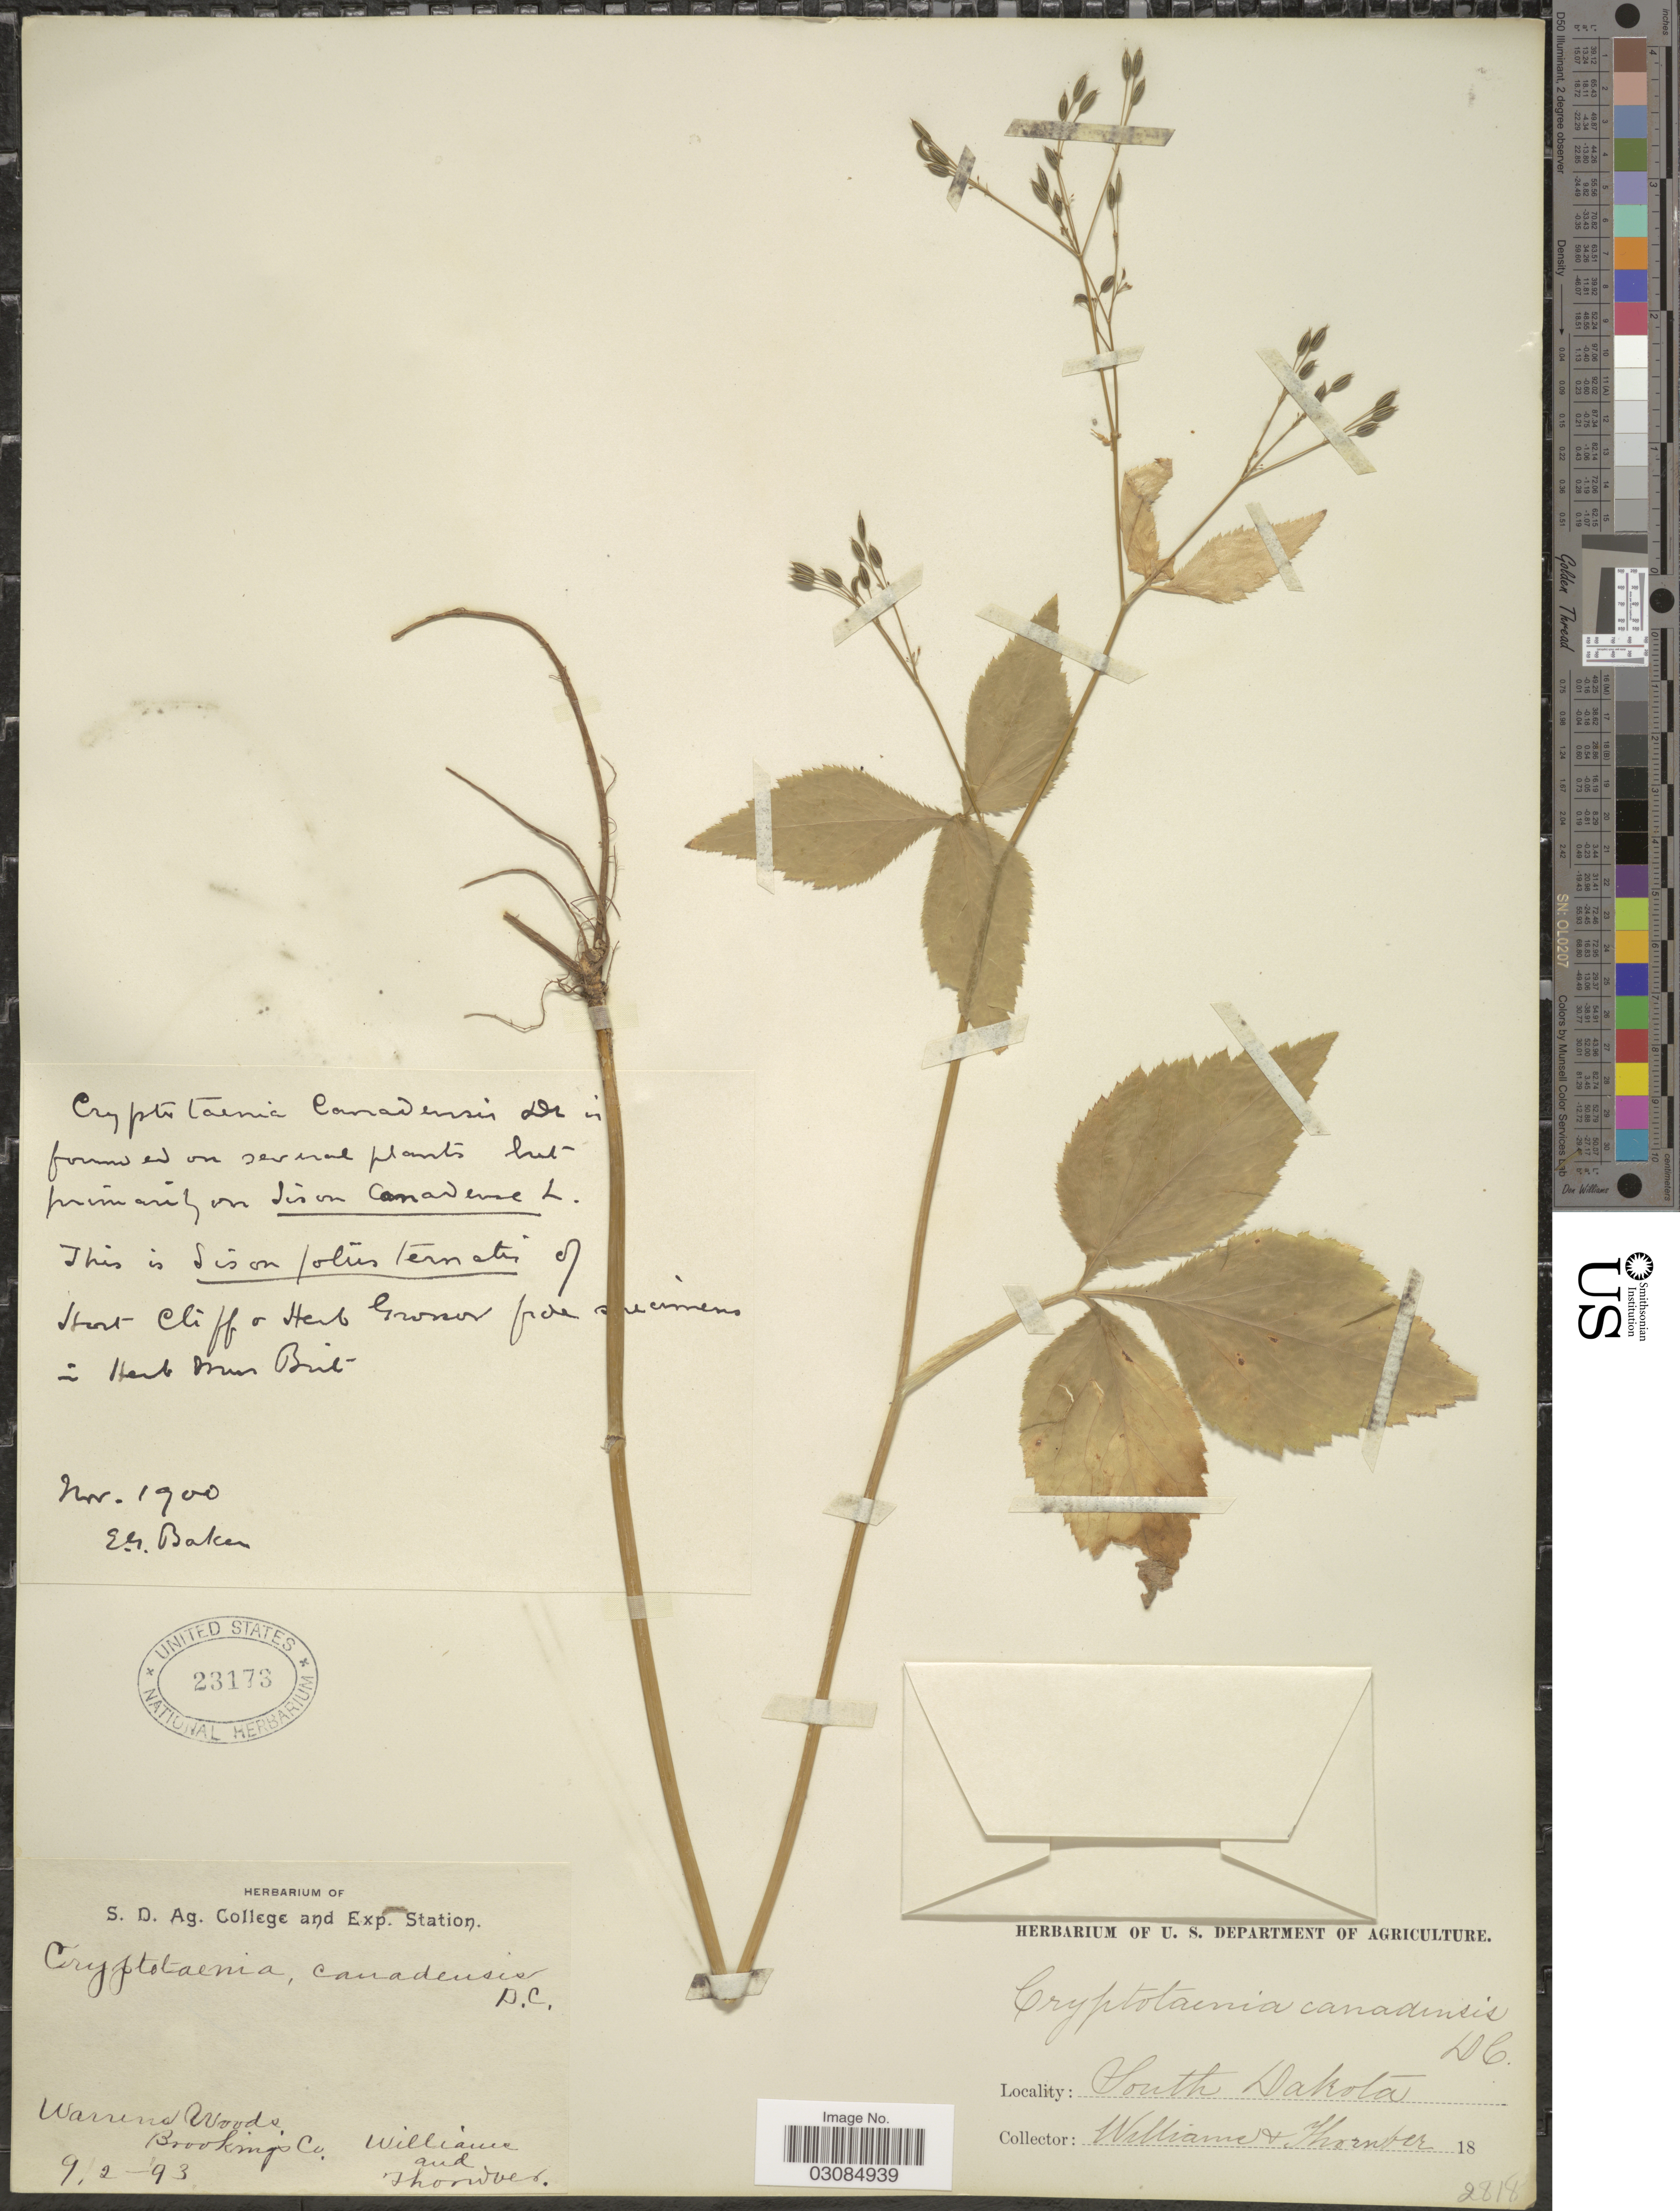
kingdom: Plantae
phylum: Tracheophyta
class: Magnoliopsida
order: Apiales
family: Apiaceae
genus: Cryptotaenia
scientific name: Cryptotaenia canadensis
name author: (L.) DC.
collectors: -. William & -. Thornber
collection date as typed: Transcribed d/m/y: 2/9/93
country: United States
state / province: South Dakota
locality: Warrens Woods. Brookings Co.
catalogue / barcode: US 23173